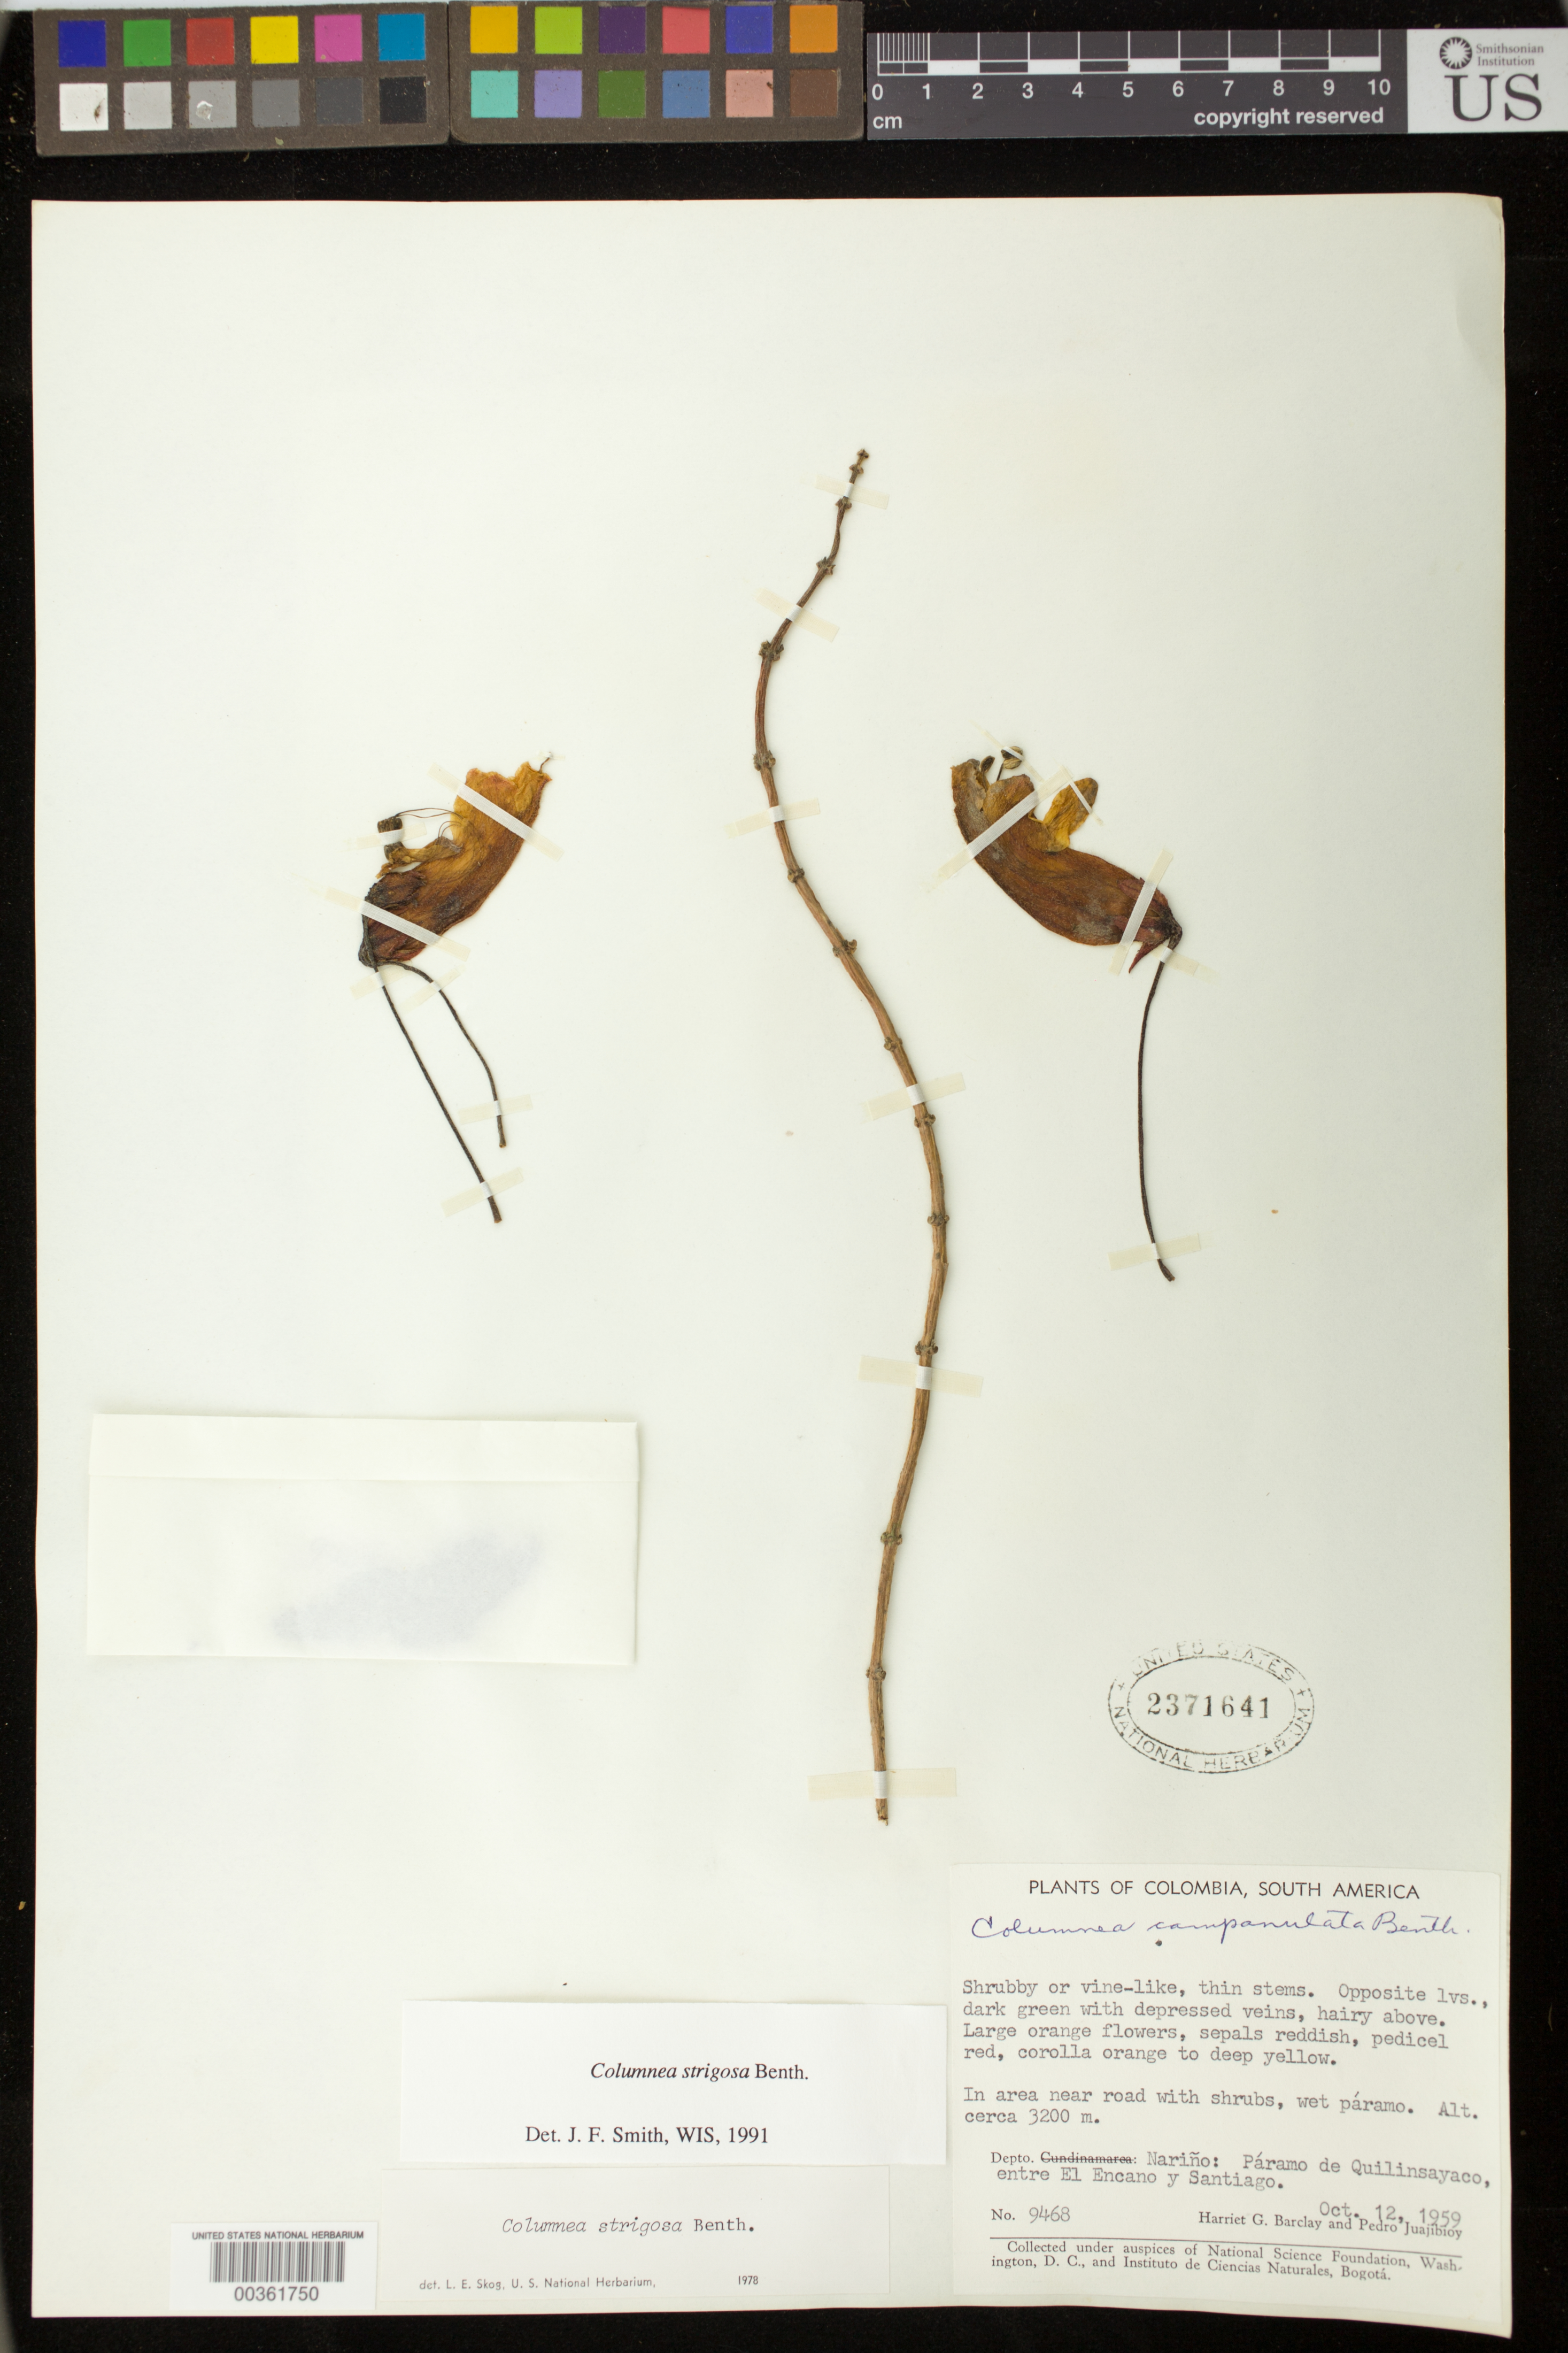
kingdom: Plantae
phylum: Tracheophyta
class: Magnoliopsida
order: Lamiales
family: Gesneriaceae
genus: Columnea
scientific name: Columnea strigosa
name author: Benth.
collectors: H. G. Barclay & P. Juajibioy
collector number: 9468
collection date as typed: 12 Oct 1959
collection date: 1959-10-12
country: Colombia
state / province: Nariño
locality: Paramo de Quilinsayaco, entre El Encano y Santiago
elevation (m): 3200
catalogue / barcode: US 2371641